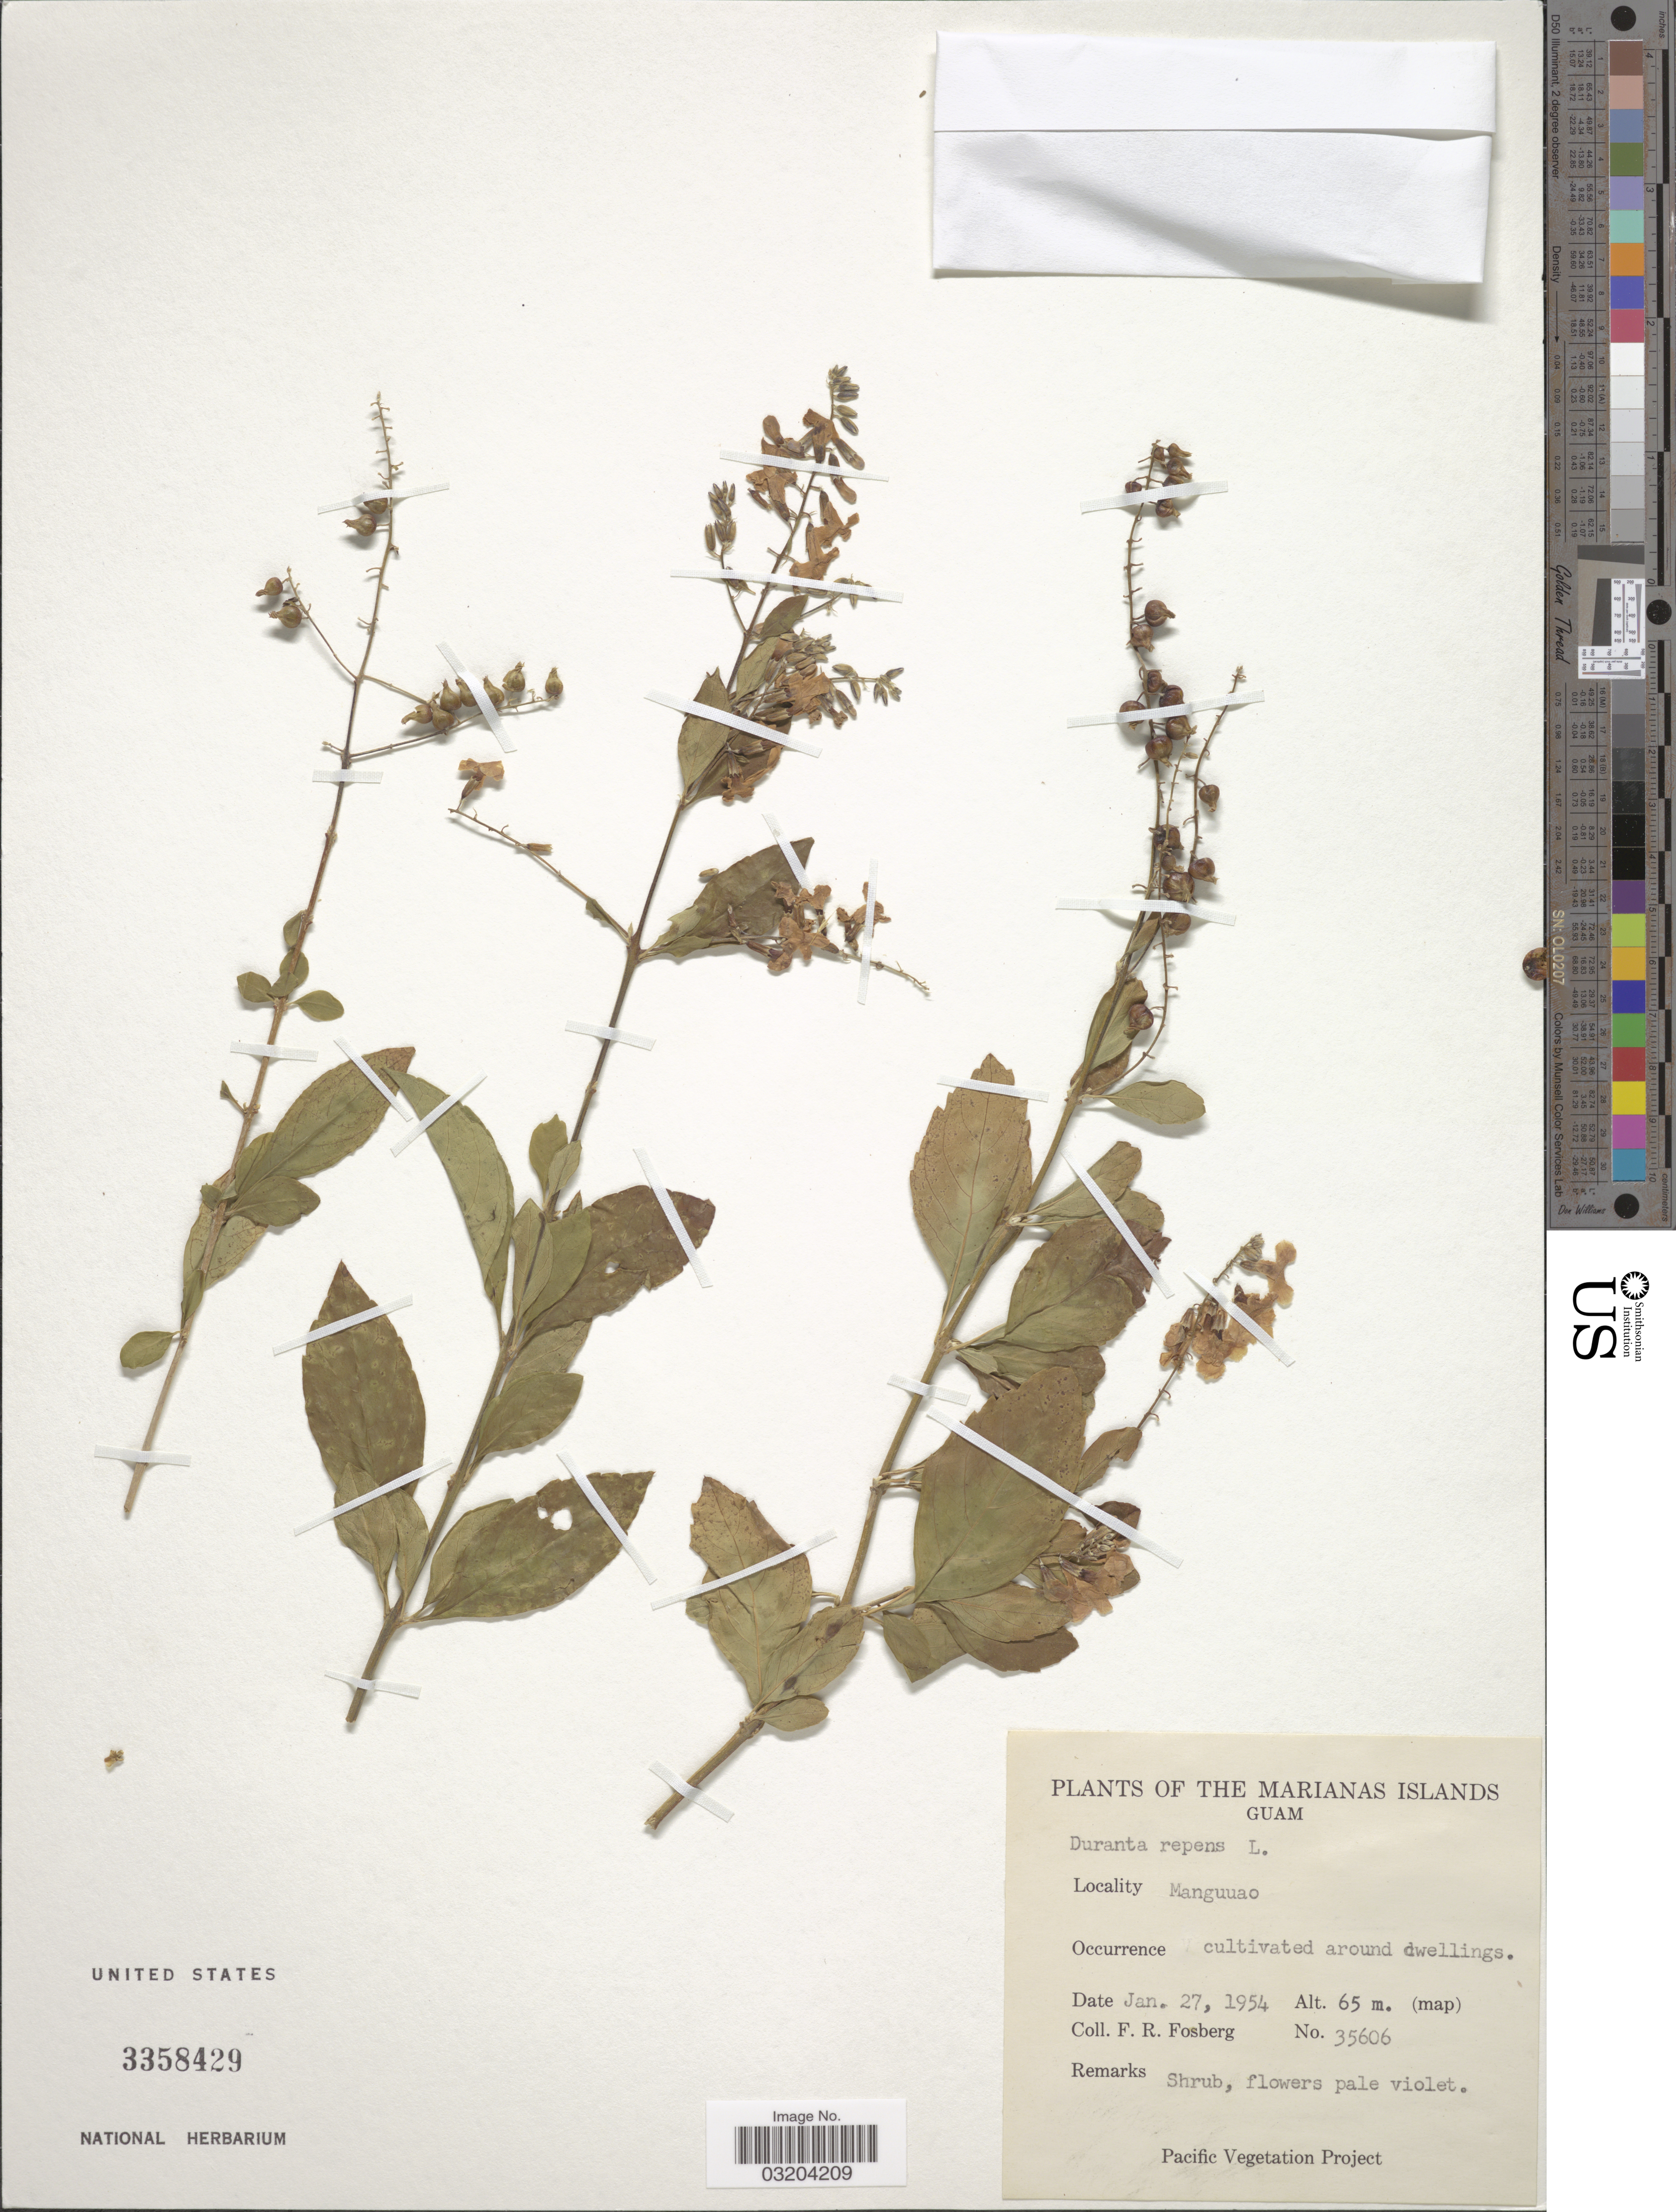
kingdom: Plantae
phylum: Tracheophyta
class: Magnoliopsida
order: Lamiales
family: Verbenaceae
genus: Duranta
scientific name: Duranta erecta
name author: L.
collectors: F. R. Fosberg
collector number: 35606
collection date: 1954-01-27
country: Guam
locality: The Marianas Islands. Manguuao. Cultivated around dwellings.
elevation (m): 65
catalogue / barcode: US 3358429